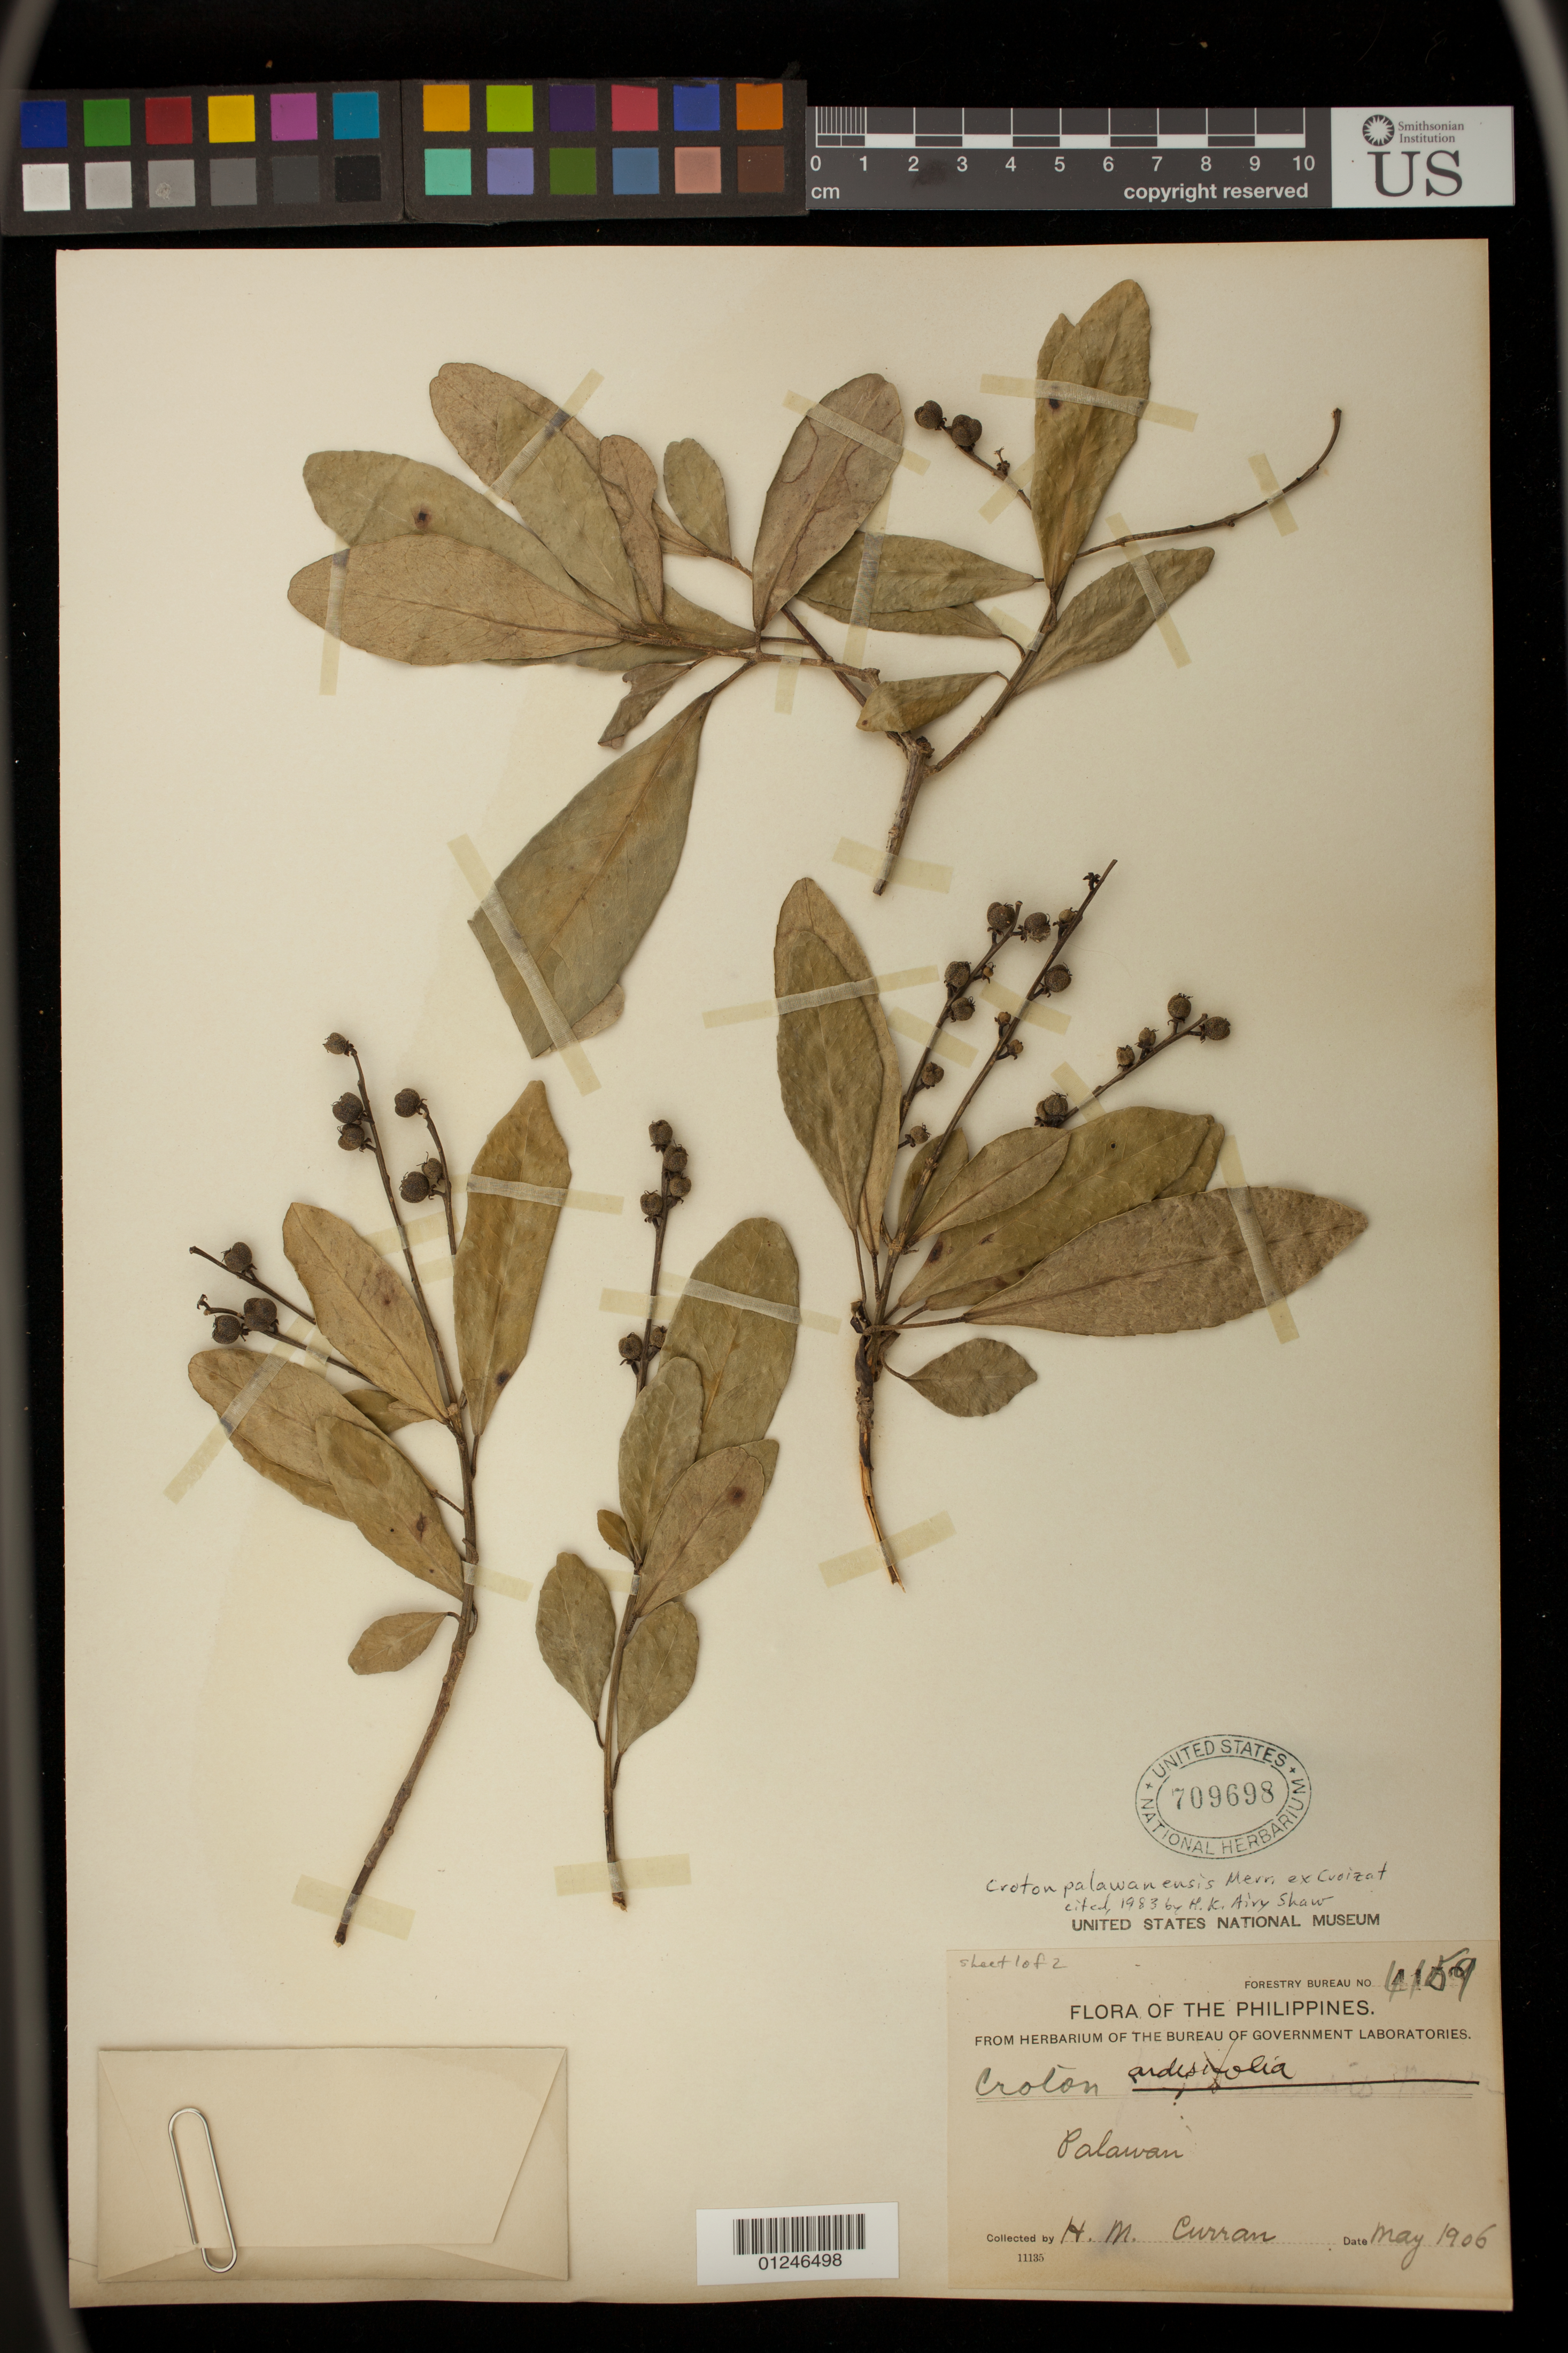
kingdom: Plantae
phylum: Tracheophyta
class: Magnoliopsida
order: Malpighiales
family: Euphorbiaceae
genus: Croton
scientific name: Croton palawanensis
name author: Merr. ex Croizat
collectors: H. M. Curran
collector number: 4159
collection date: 1906-05-01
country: Philippines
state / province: Mimaropa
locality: Palawan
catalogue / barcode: US 709698